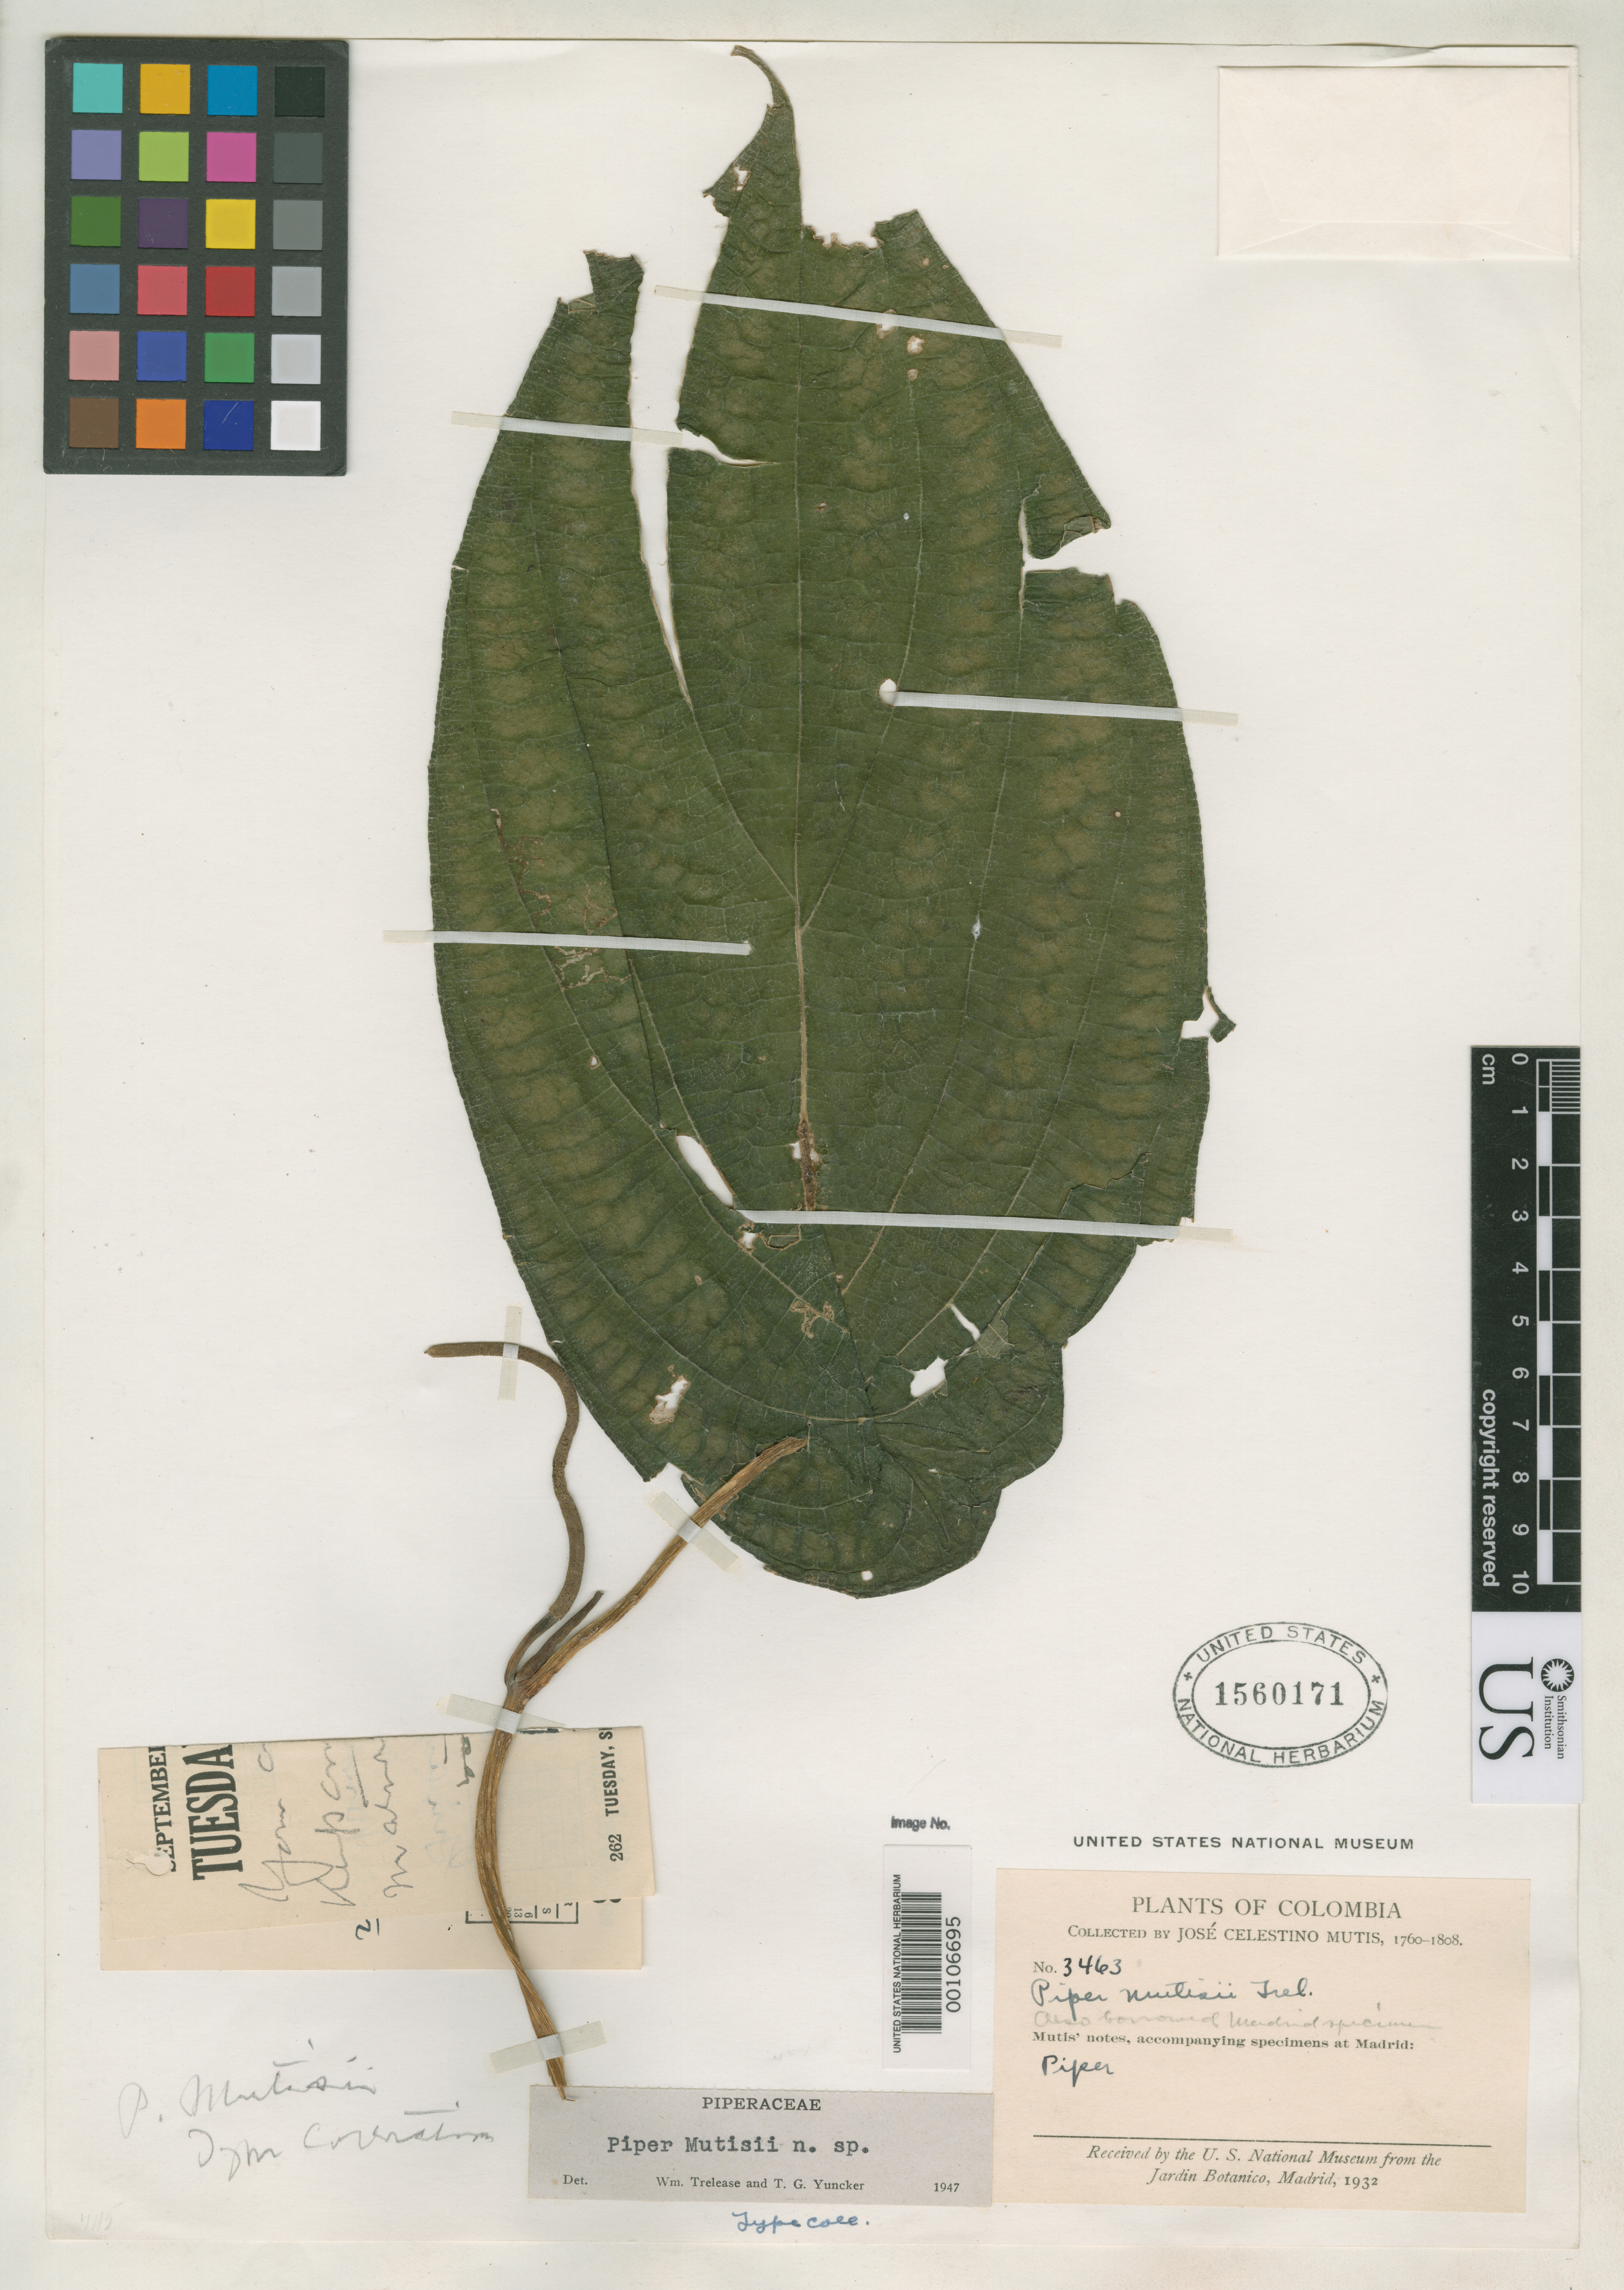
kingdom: Plantae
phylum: Tracheophyta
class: Magnoliopsida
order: Piperales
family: Piperaceae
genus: Piper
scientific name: Piper mutisii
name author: Trel. & Yunck.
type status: Isotype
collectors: J. C. B. Mutis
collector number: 3463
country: Colombia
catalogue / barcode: US 1560171